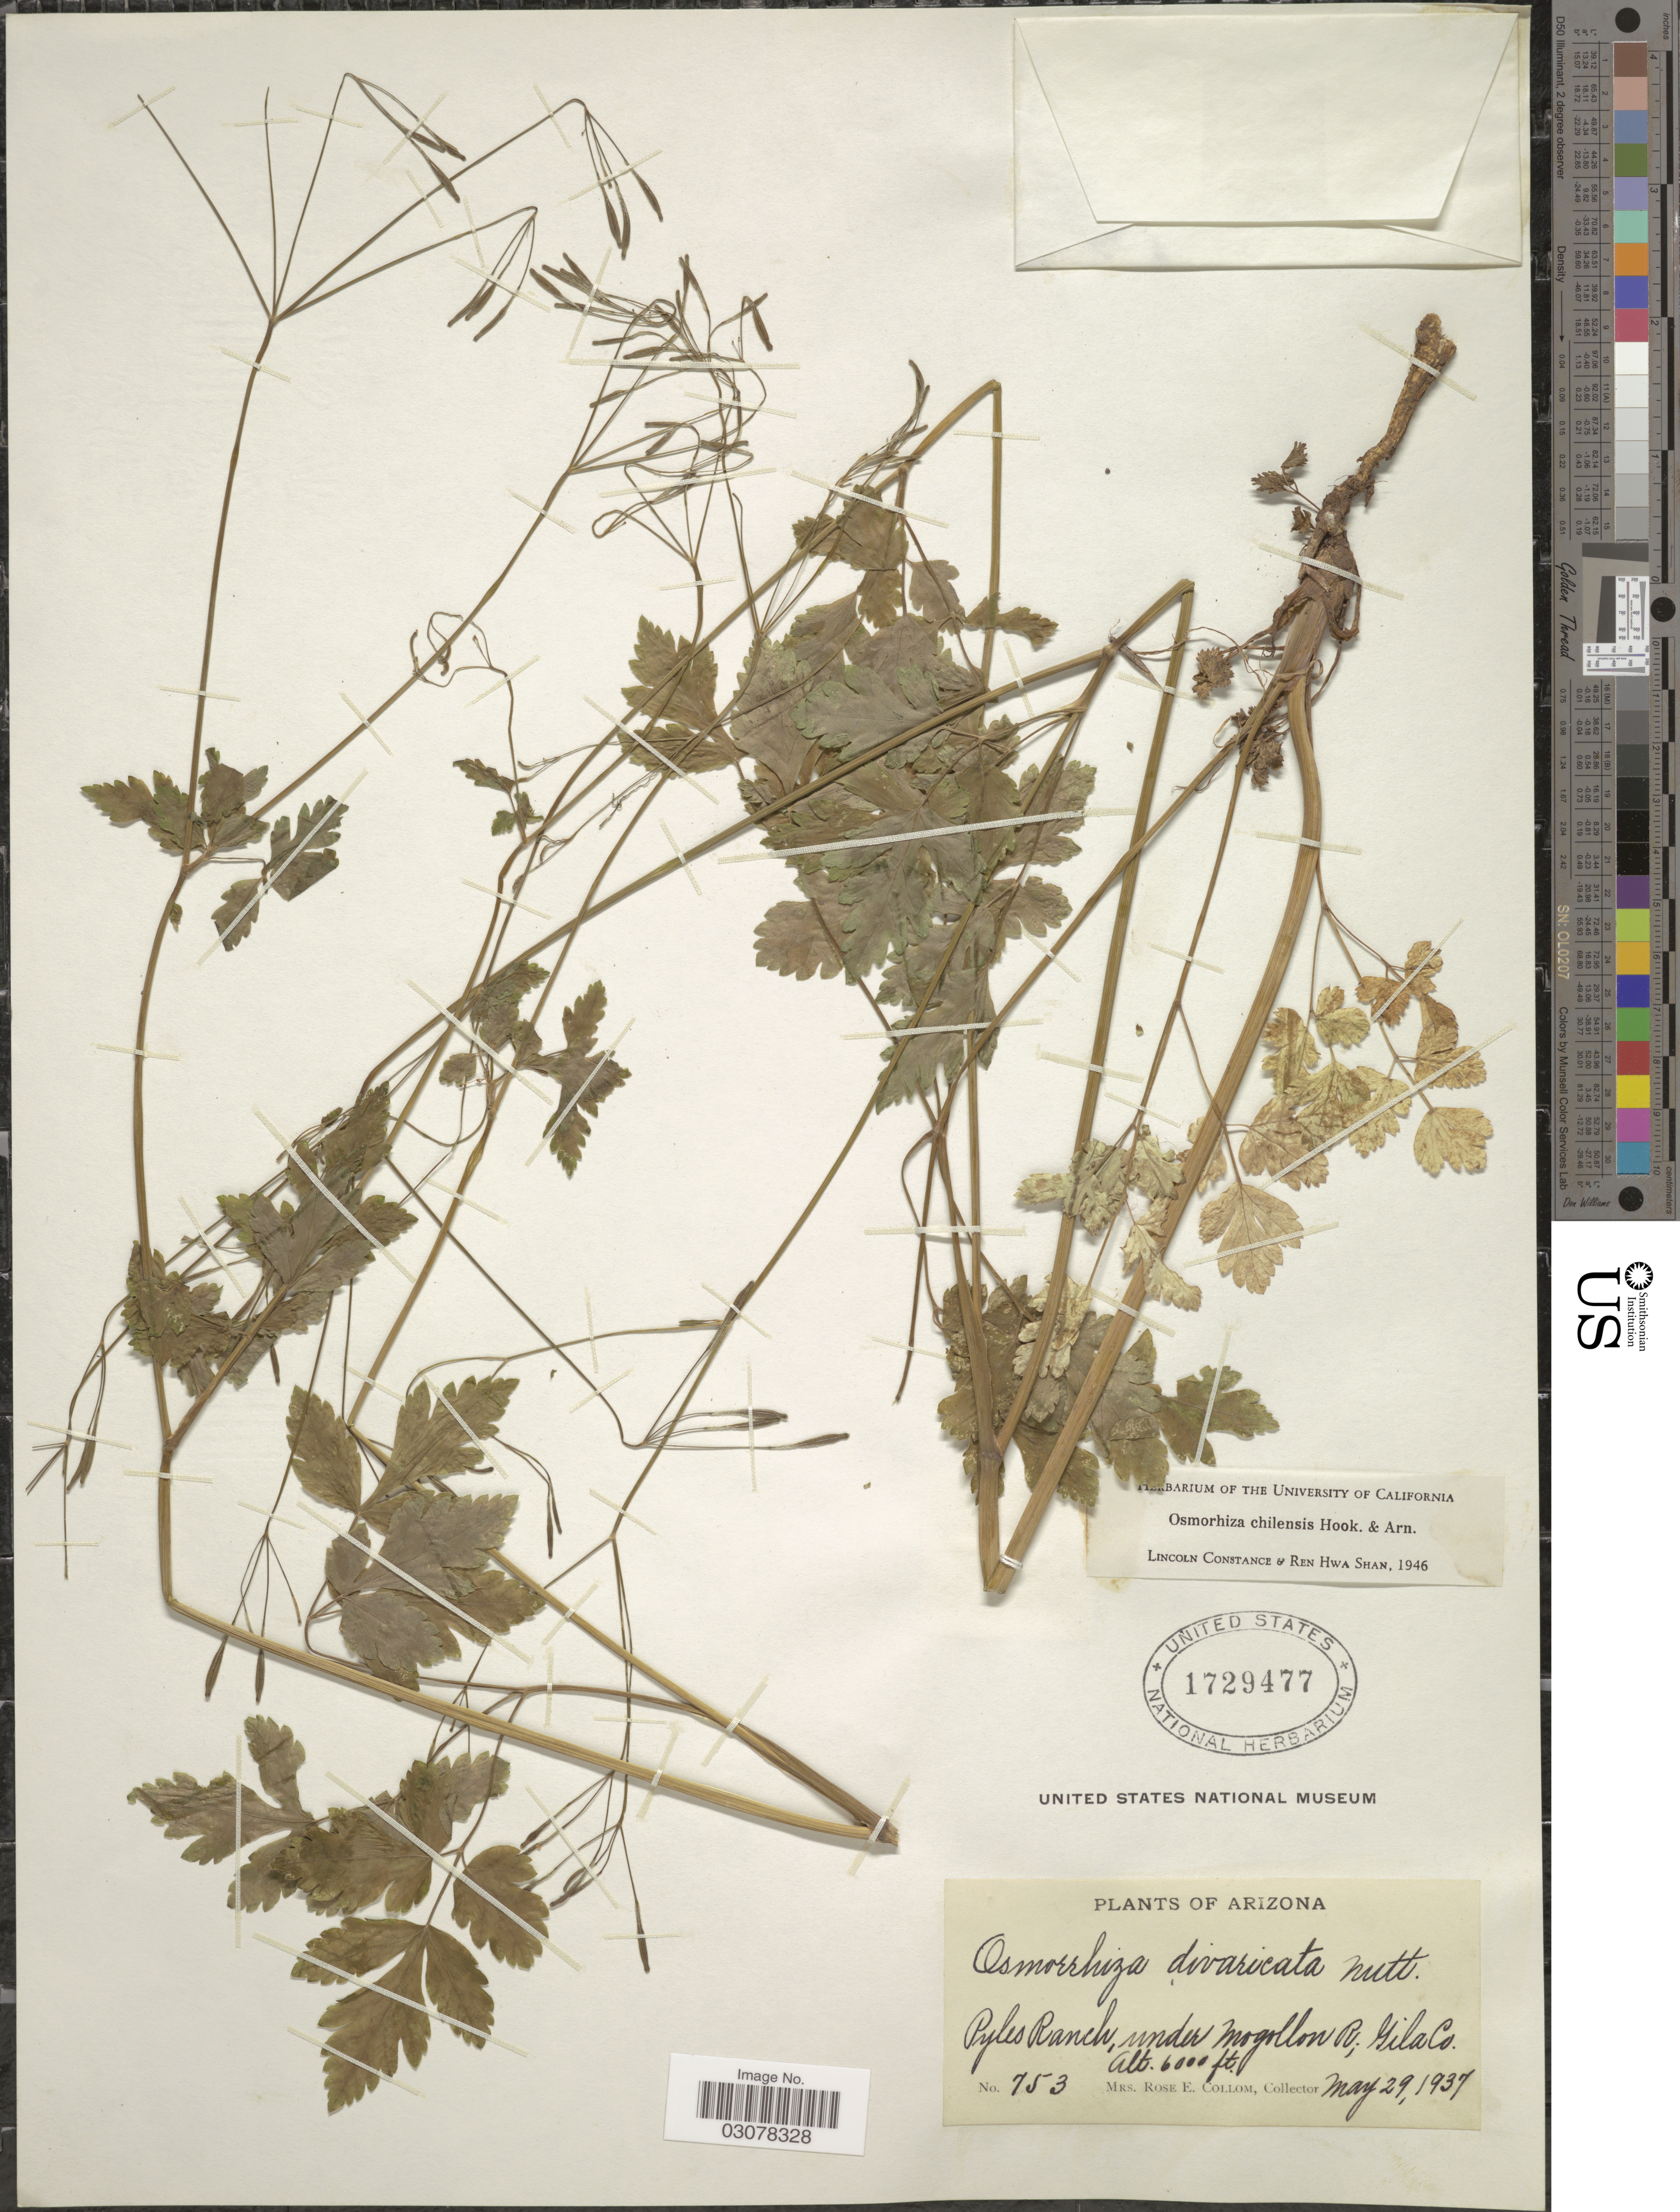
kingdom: Plantae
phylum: Tracheophyta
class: Magnoliopsida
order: Apiales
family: Apiaceae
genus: Osmorhiza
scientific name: Osmorhiza chilensis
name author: Hook. & Arn.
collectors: R. E. Collom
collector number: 753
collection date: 1937-05-29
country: United States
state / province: Arizona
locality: Pyles Ranch, under Mogollon R., Gila Co.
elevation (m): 1829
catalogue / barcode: US 1729477